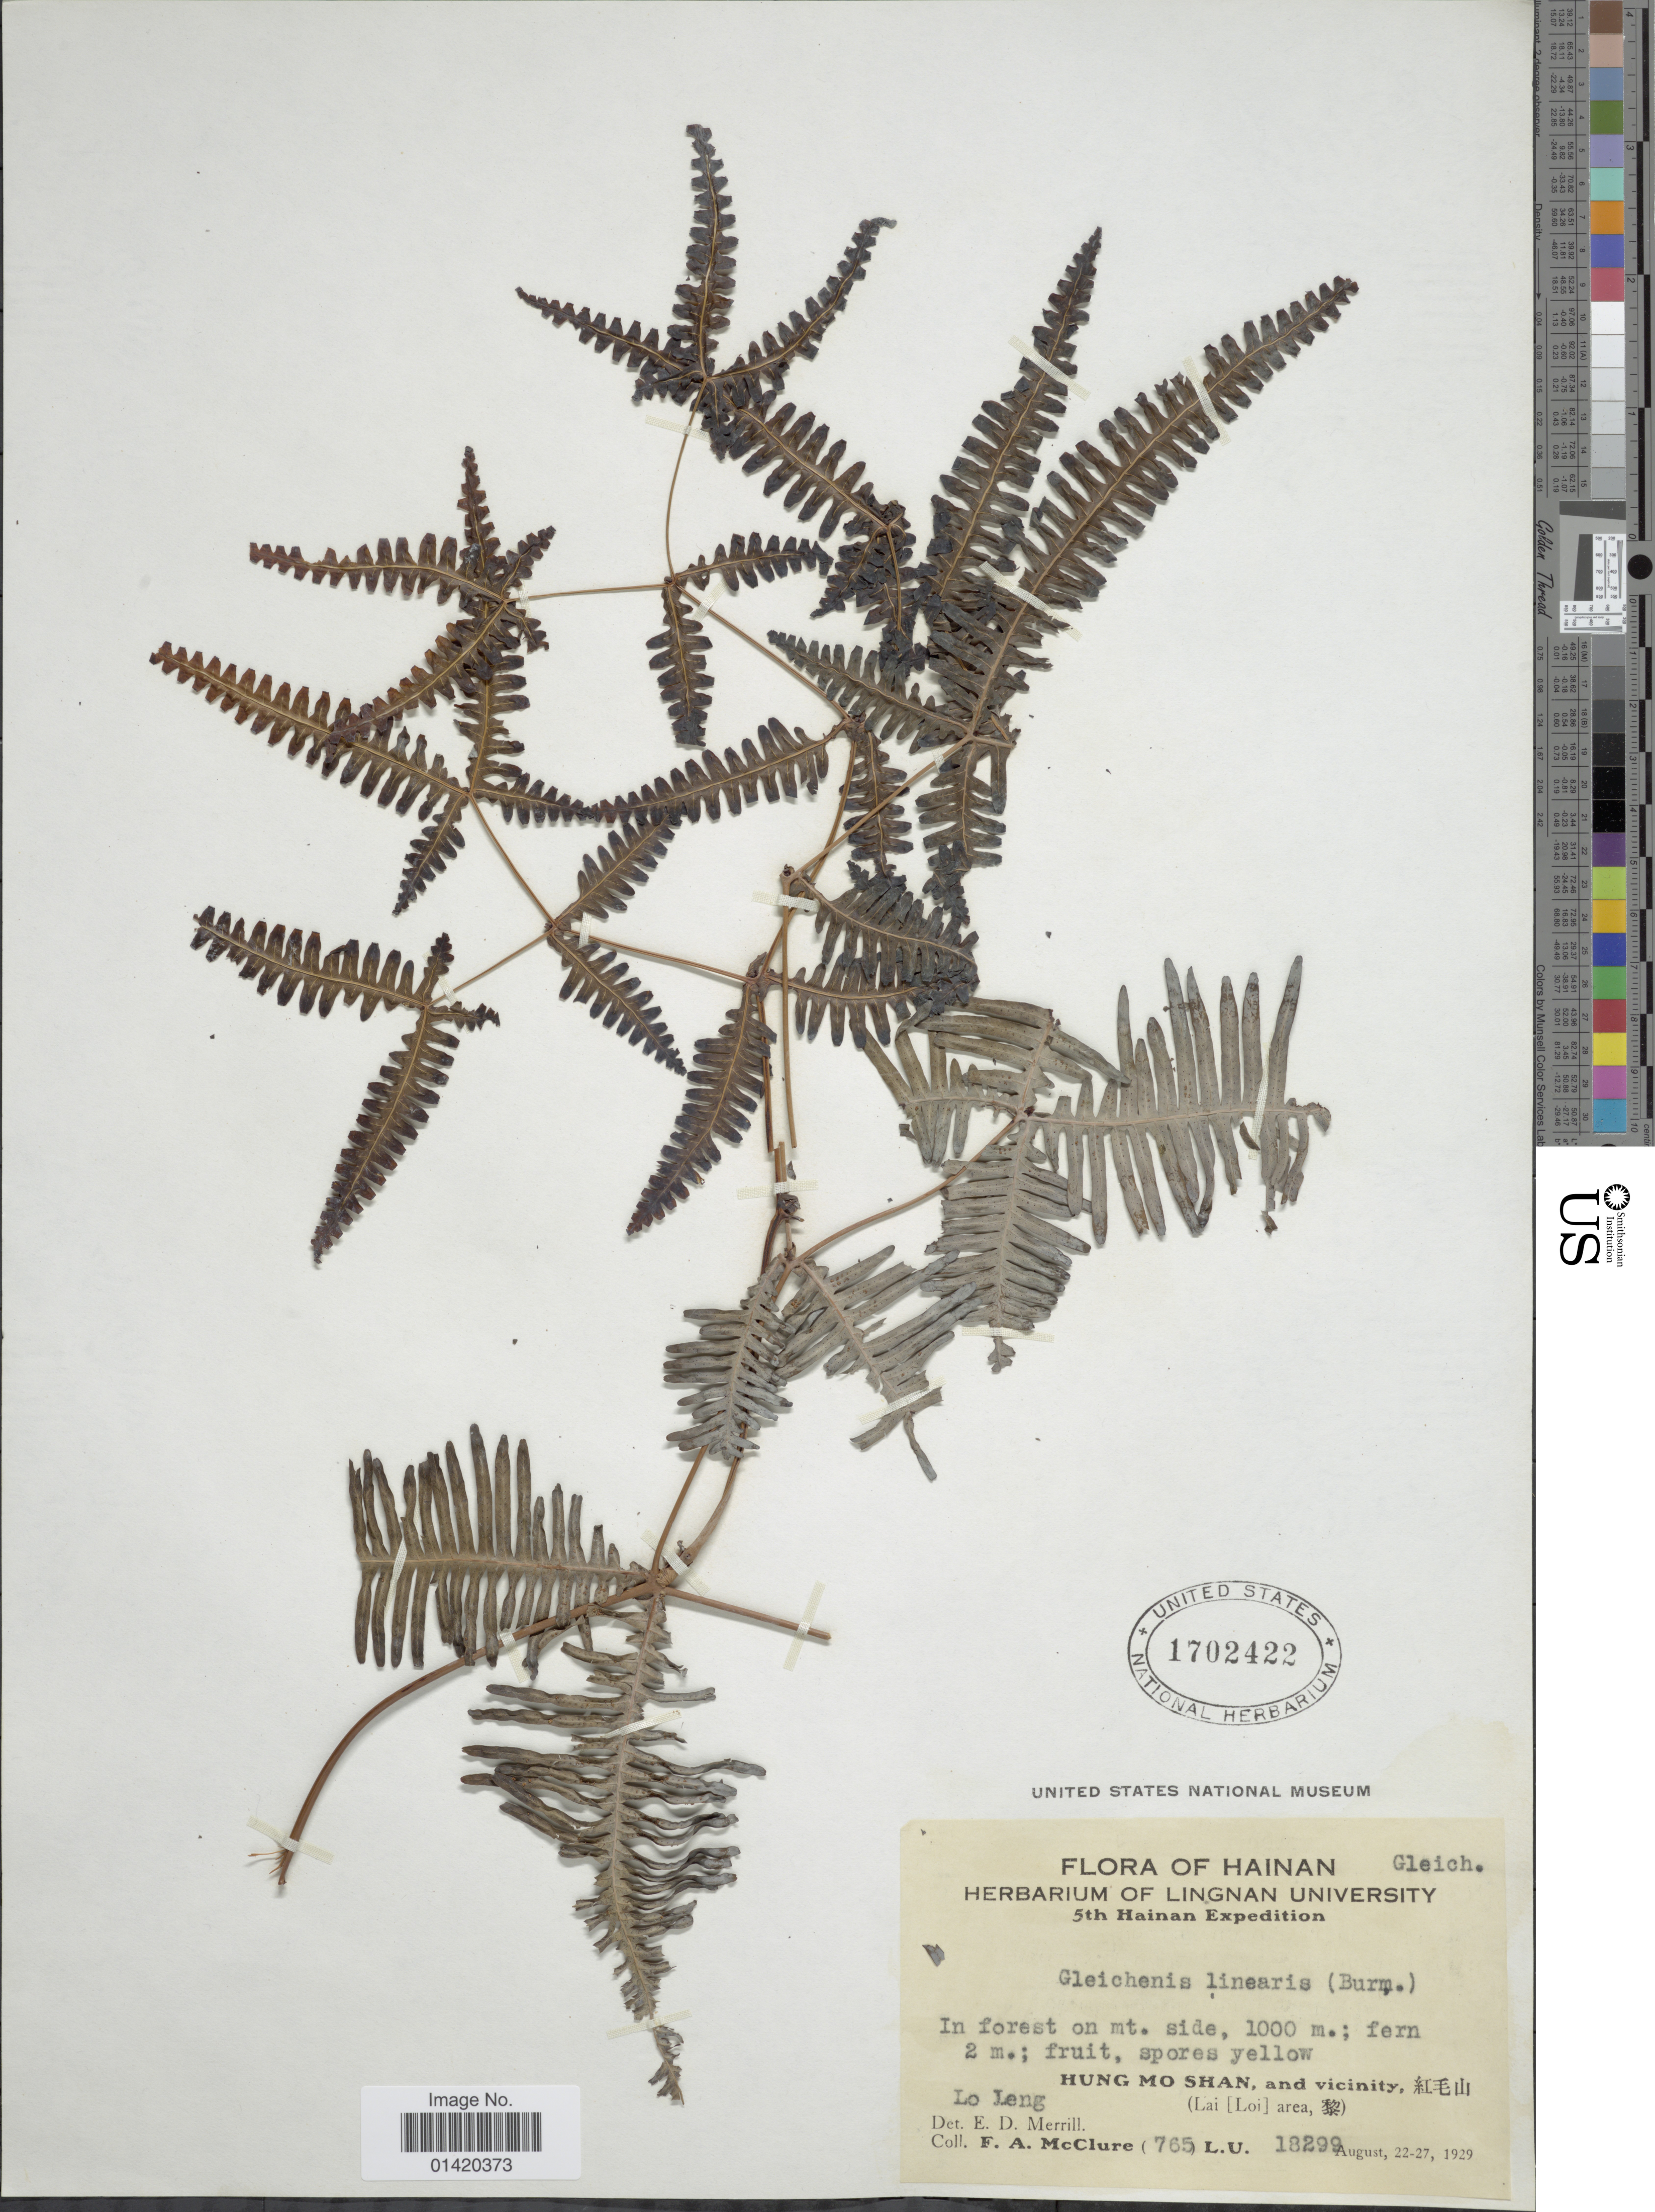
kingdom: Plantae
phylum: Tracheophyta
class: Polypodiopsida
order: Gleicheniales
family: Gleicheniaceae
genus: Dicranopteris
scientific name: Dicranopteris linearis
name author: (Burm. f.) Underw.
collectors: F. A. McClure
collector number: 765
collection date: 1929-08-22/1929-08-27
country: China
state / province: Hainan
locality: Qiongzhou Li and Miao Autonomous County; Hung Mo Shan.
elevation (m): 1000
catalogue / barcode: US 1702422